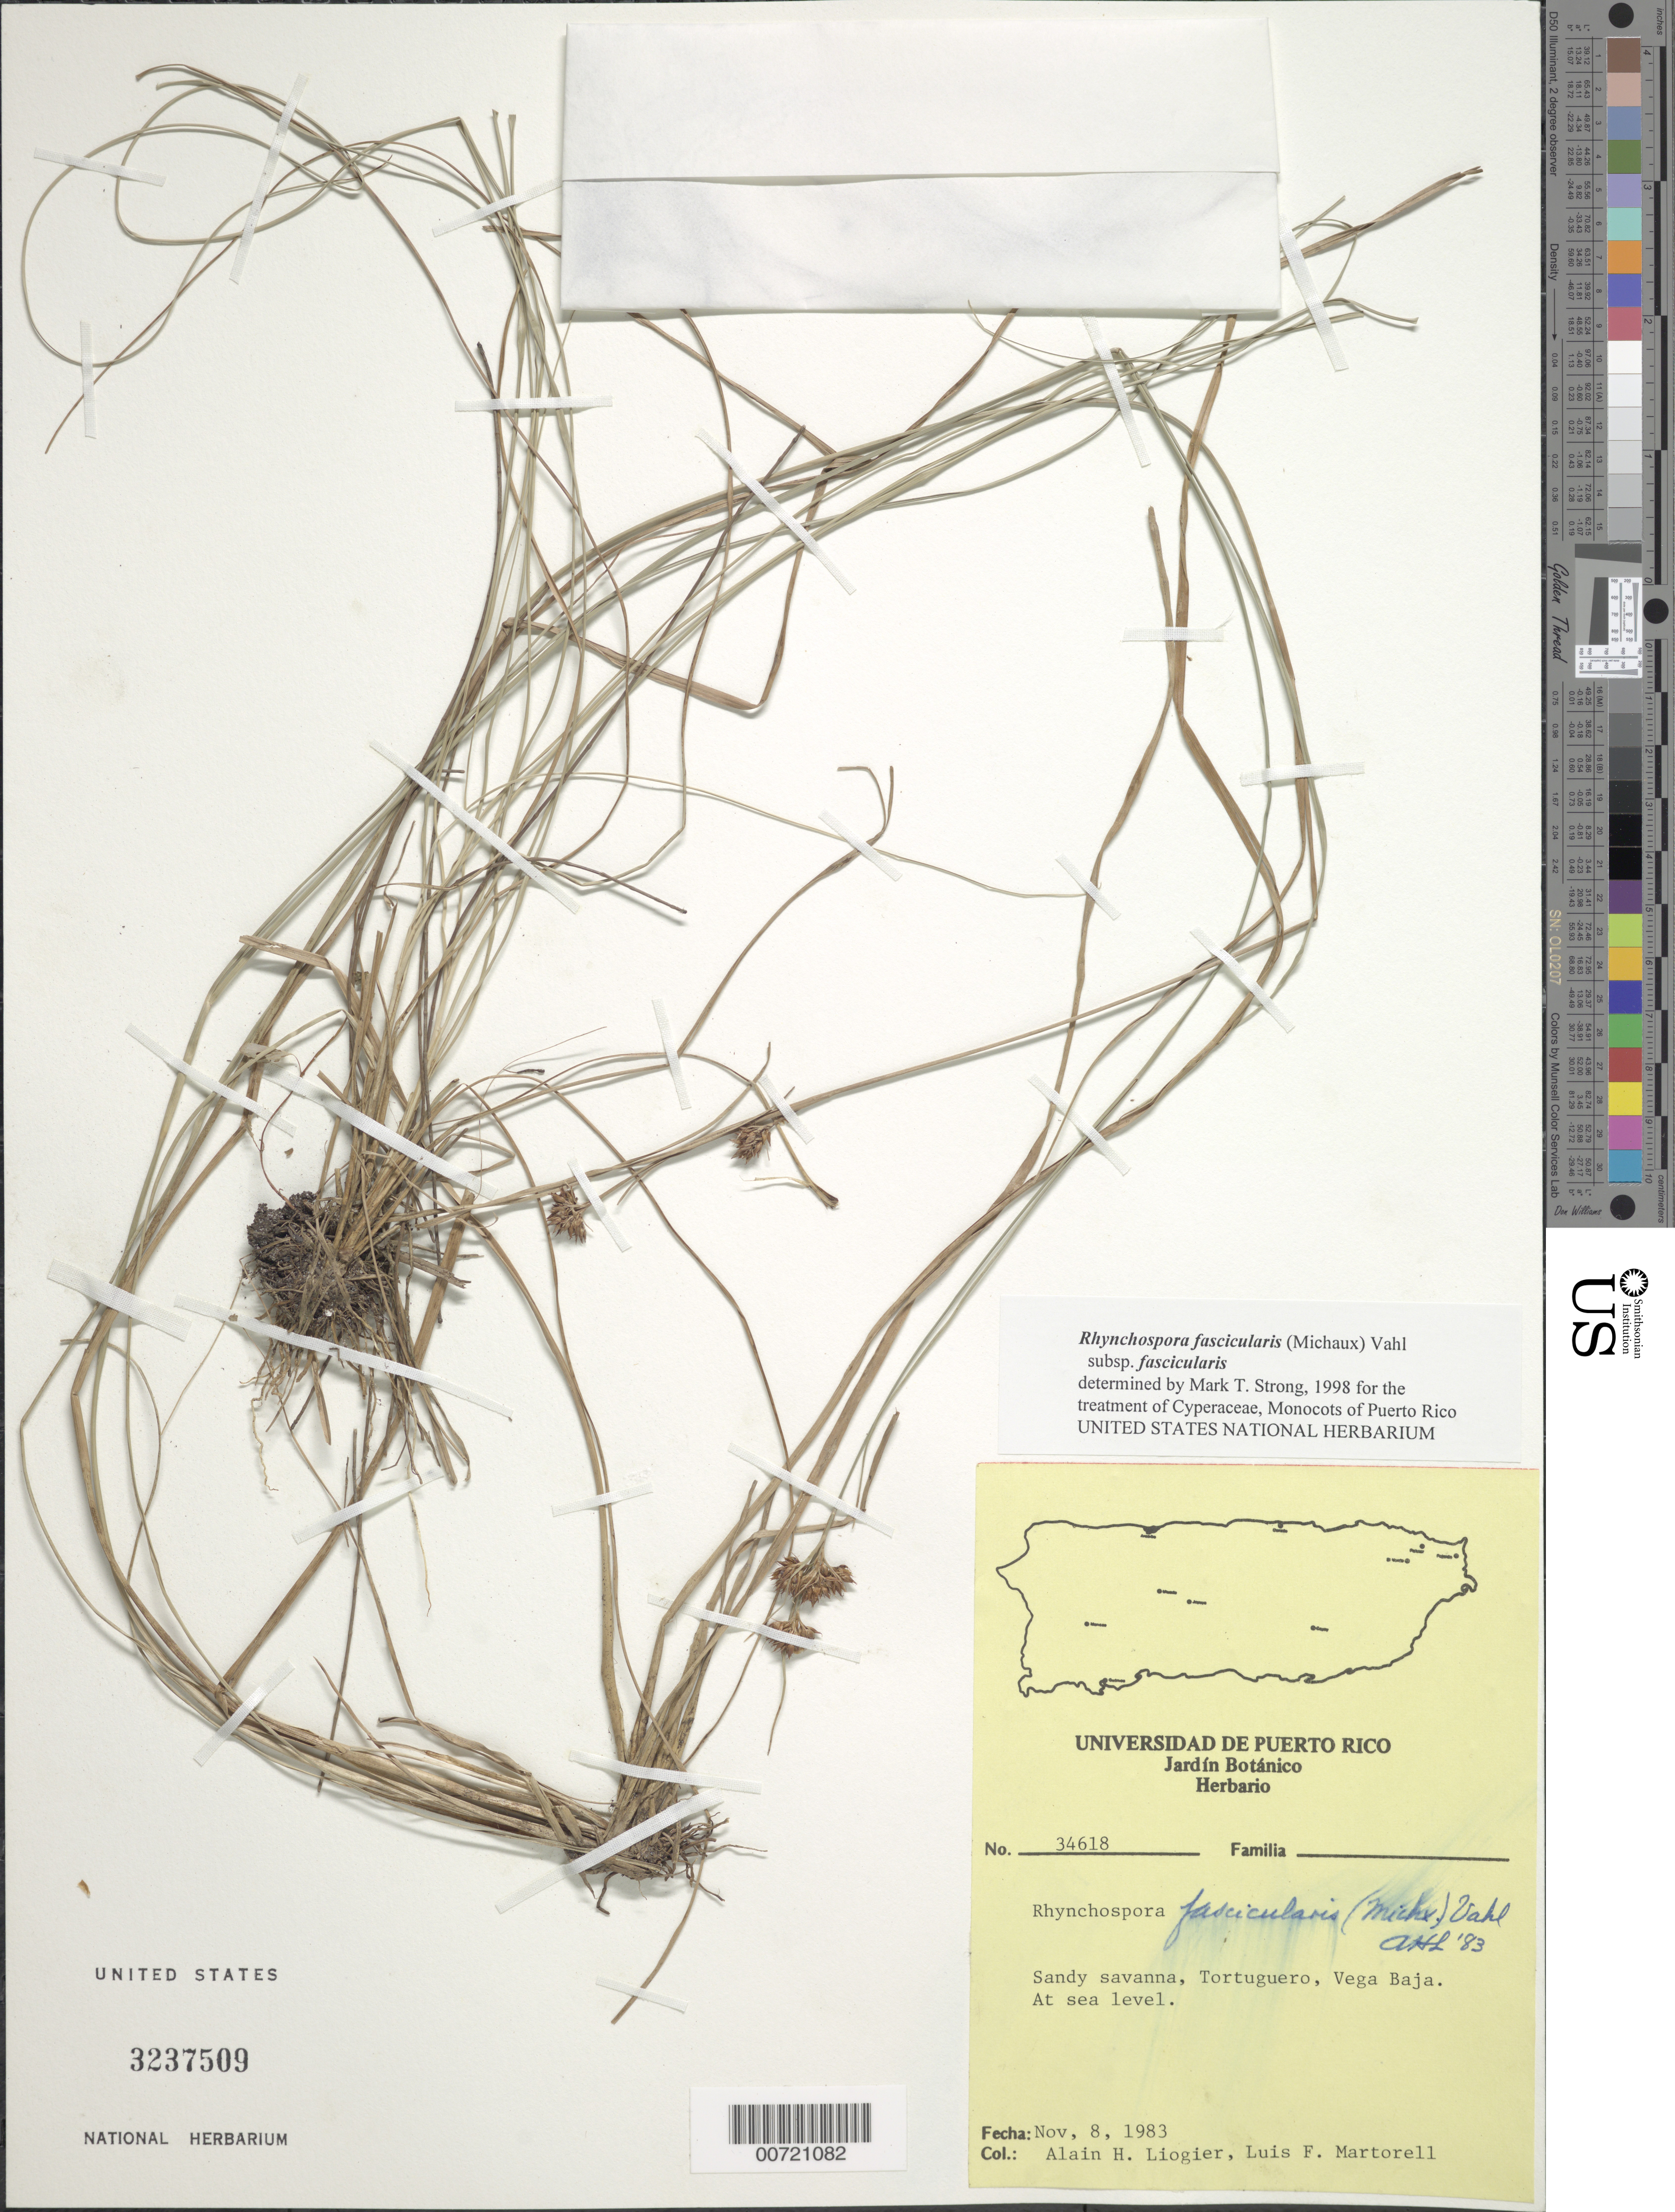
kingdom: Plantae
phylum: Tracheophyta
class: Liliopsida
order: Poales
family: Cyperaceae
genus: Rhynchospora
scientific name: Rhynchospora fascicularis subsp. fascicularis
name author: (Michx.) Vahl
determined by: Strong, M. T., (US), Smithsonian Institution - National Museum of Natural History (UNITED STATES)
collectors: A. H. Liogier & L. Martorell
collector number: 34618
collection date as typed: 08 Nov 1983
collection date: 1983-11-08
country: Puerto Rico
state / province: Manatí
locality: Vega Baja: Laguna Tortuguero.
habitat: Sandy savanna.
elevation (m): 0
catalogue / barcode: US 3237509